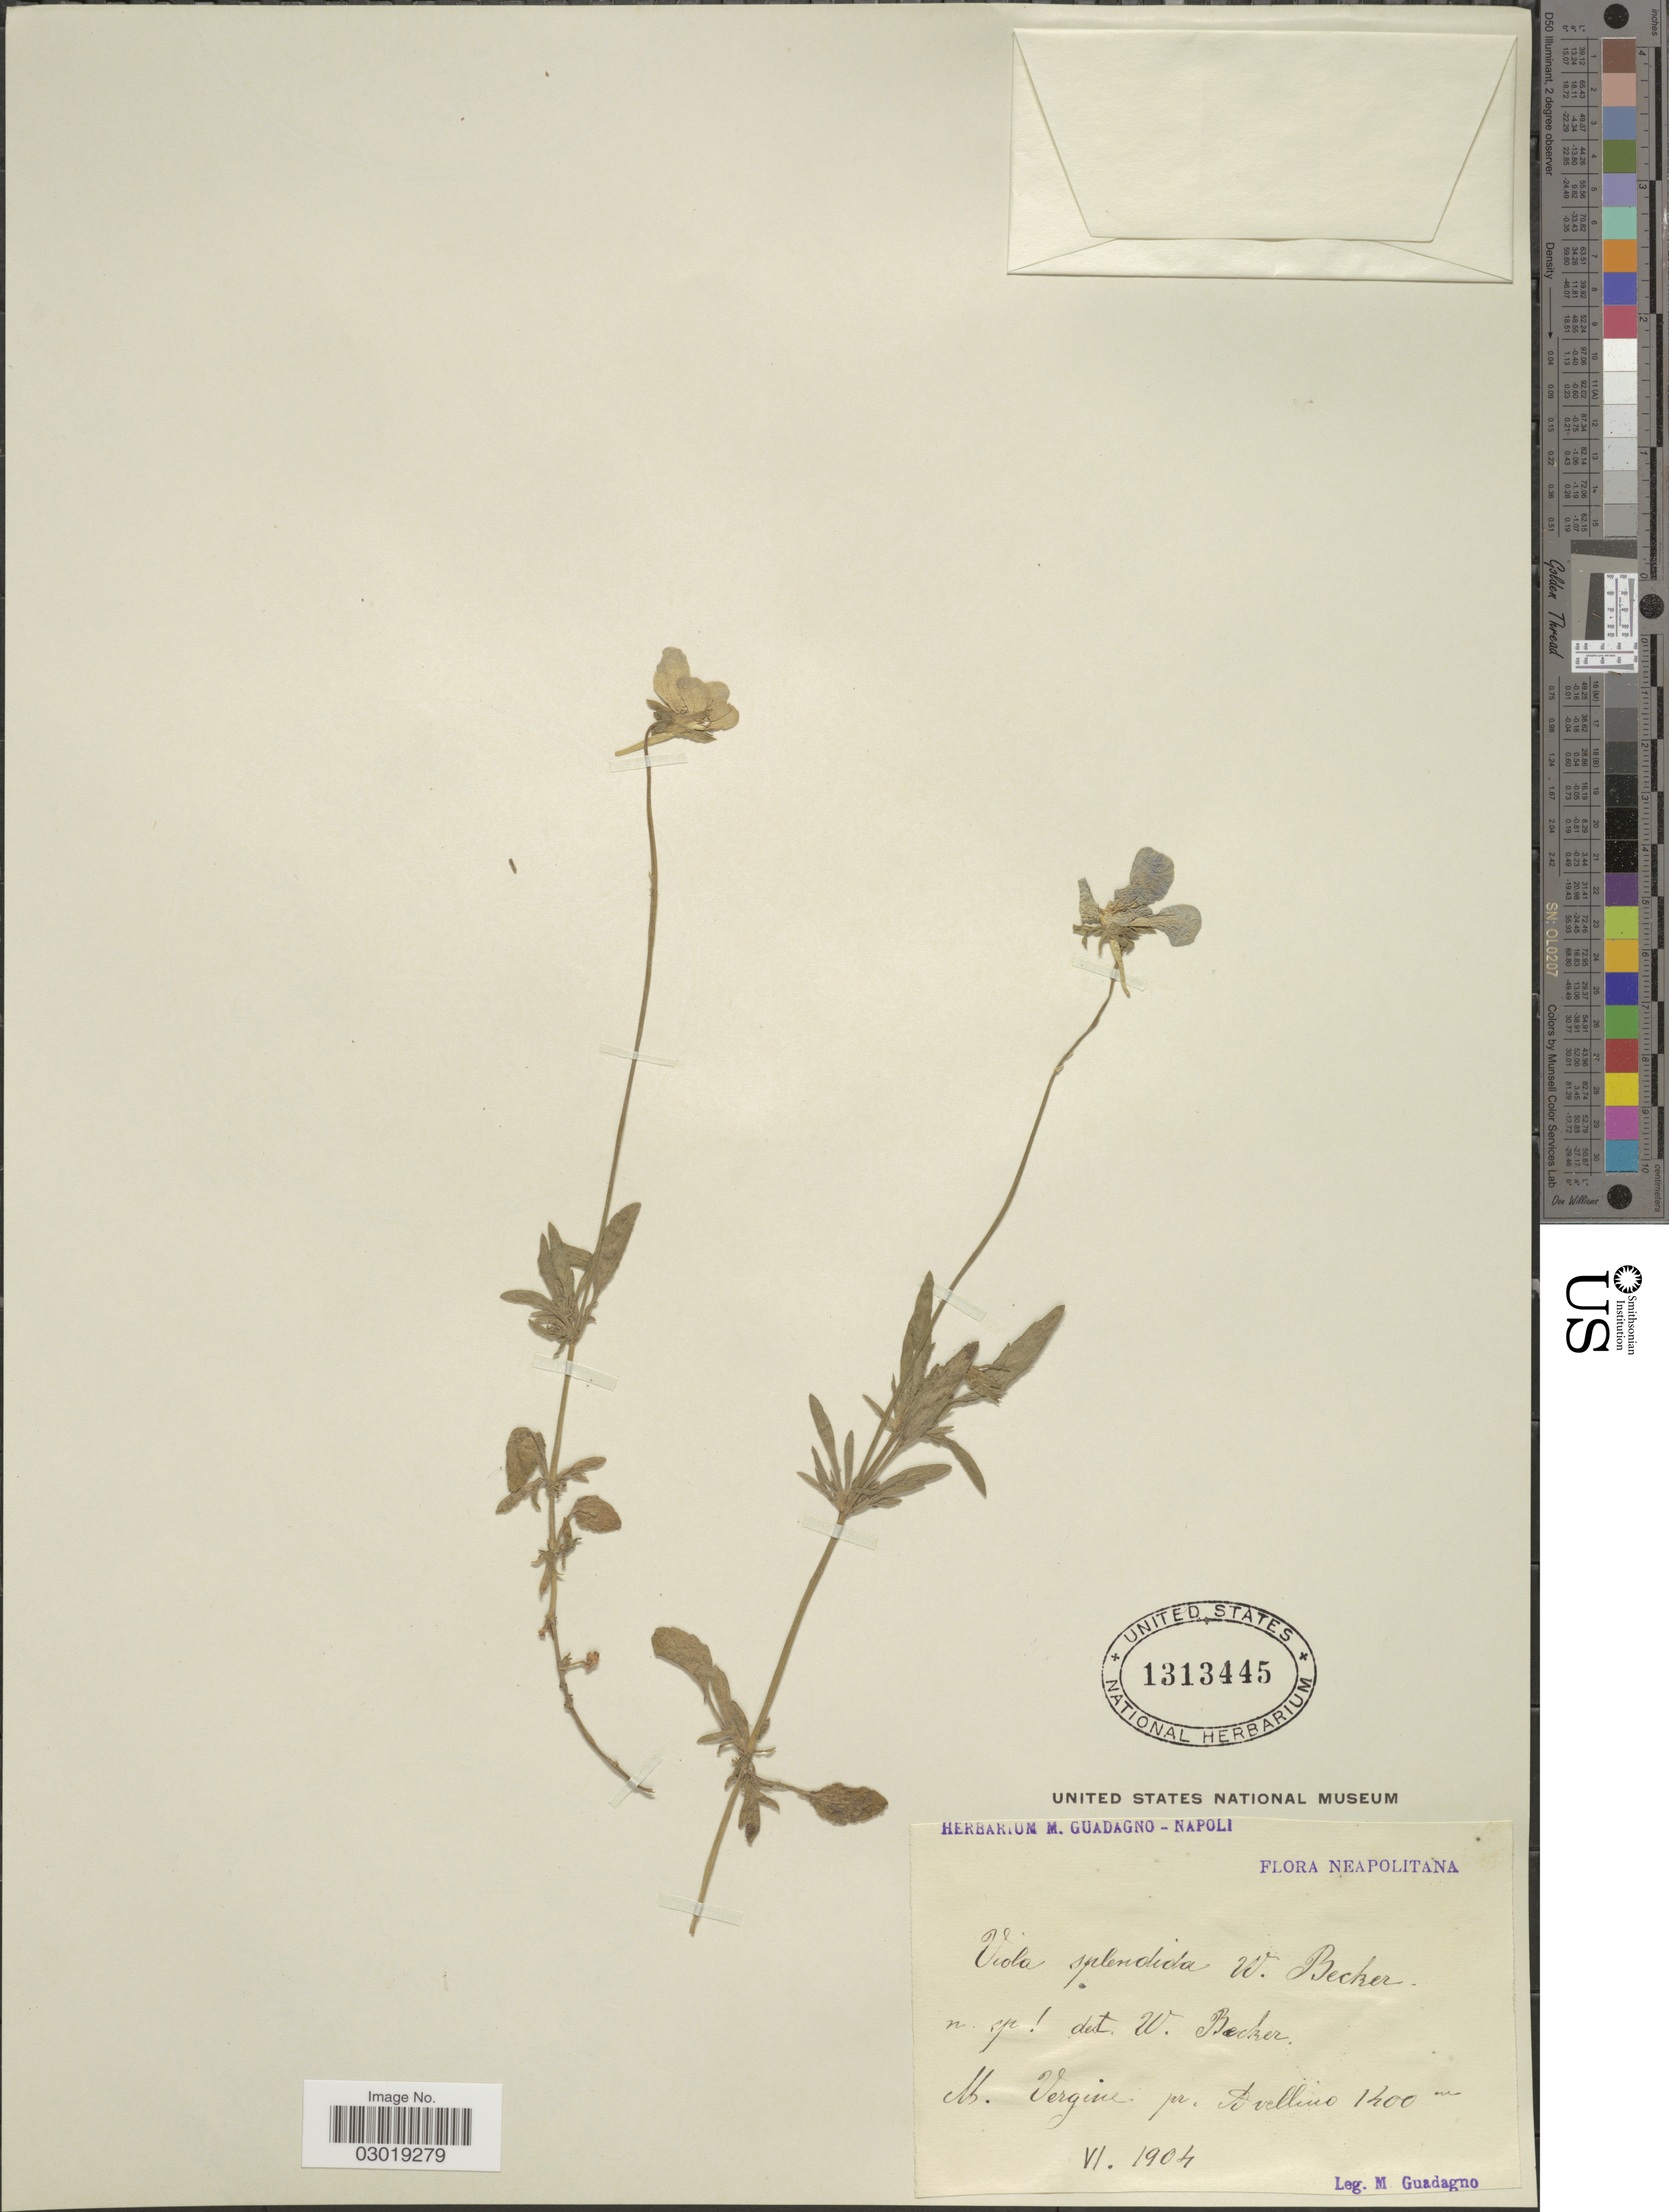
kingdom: Plantae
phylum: Tracheophyta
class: Magnoliopsida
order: Malpighiales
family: Violaceae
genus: Viola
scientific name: Viola splendida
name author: W. Becker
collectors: M. Guadagno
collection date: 1904-06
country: Italy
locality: Neapolitana, A. Vergine pr. Avellino.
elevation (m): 1400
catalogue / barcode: US 1313445